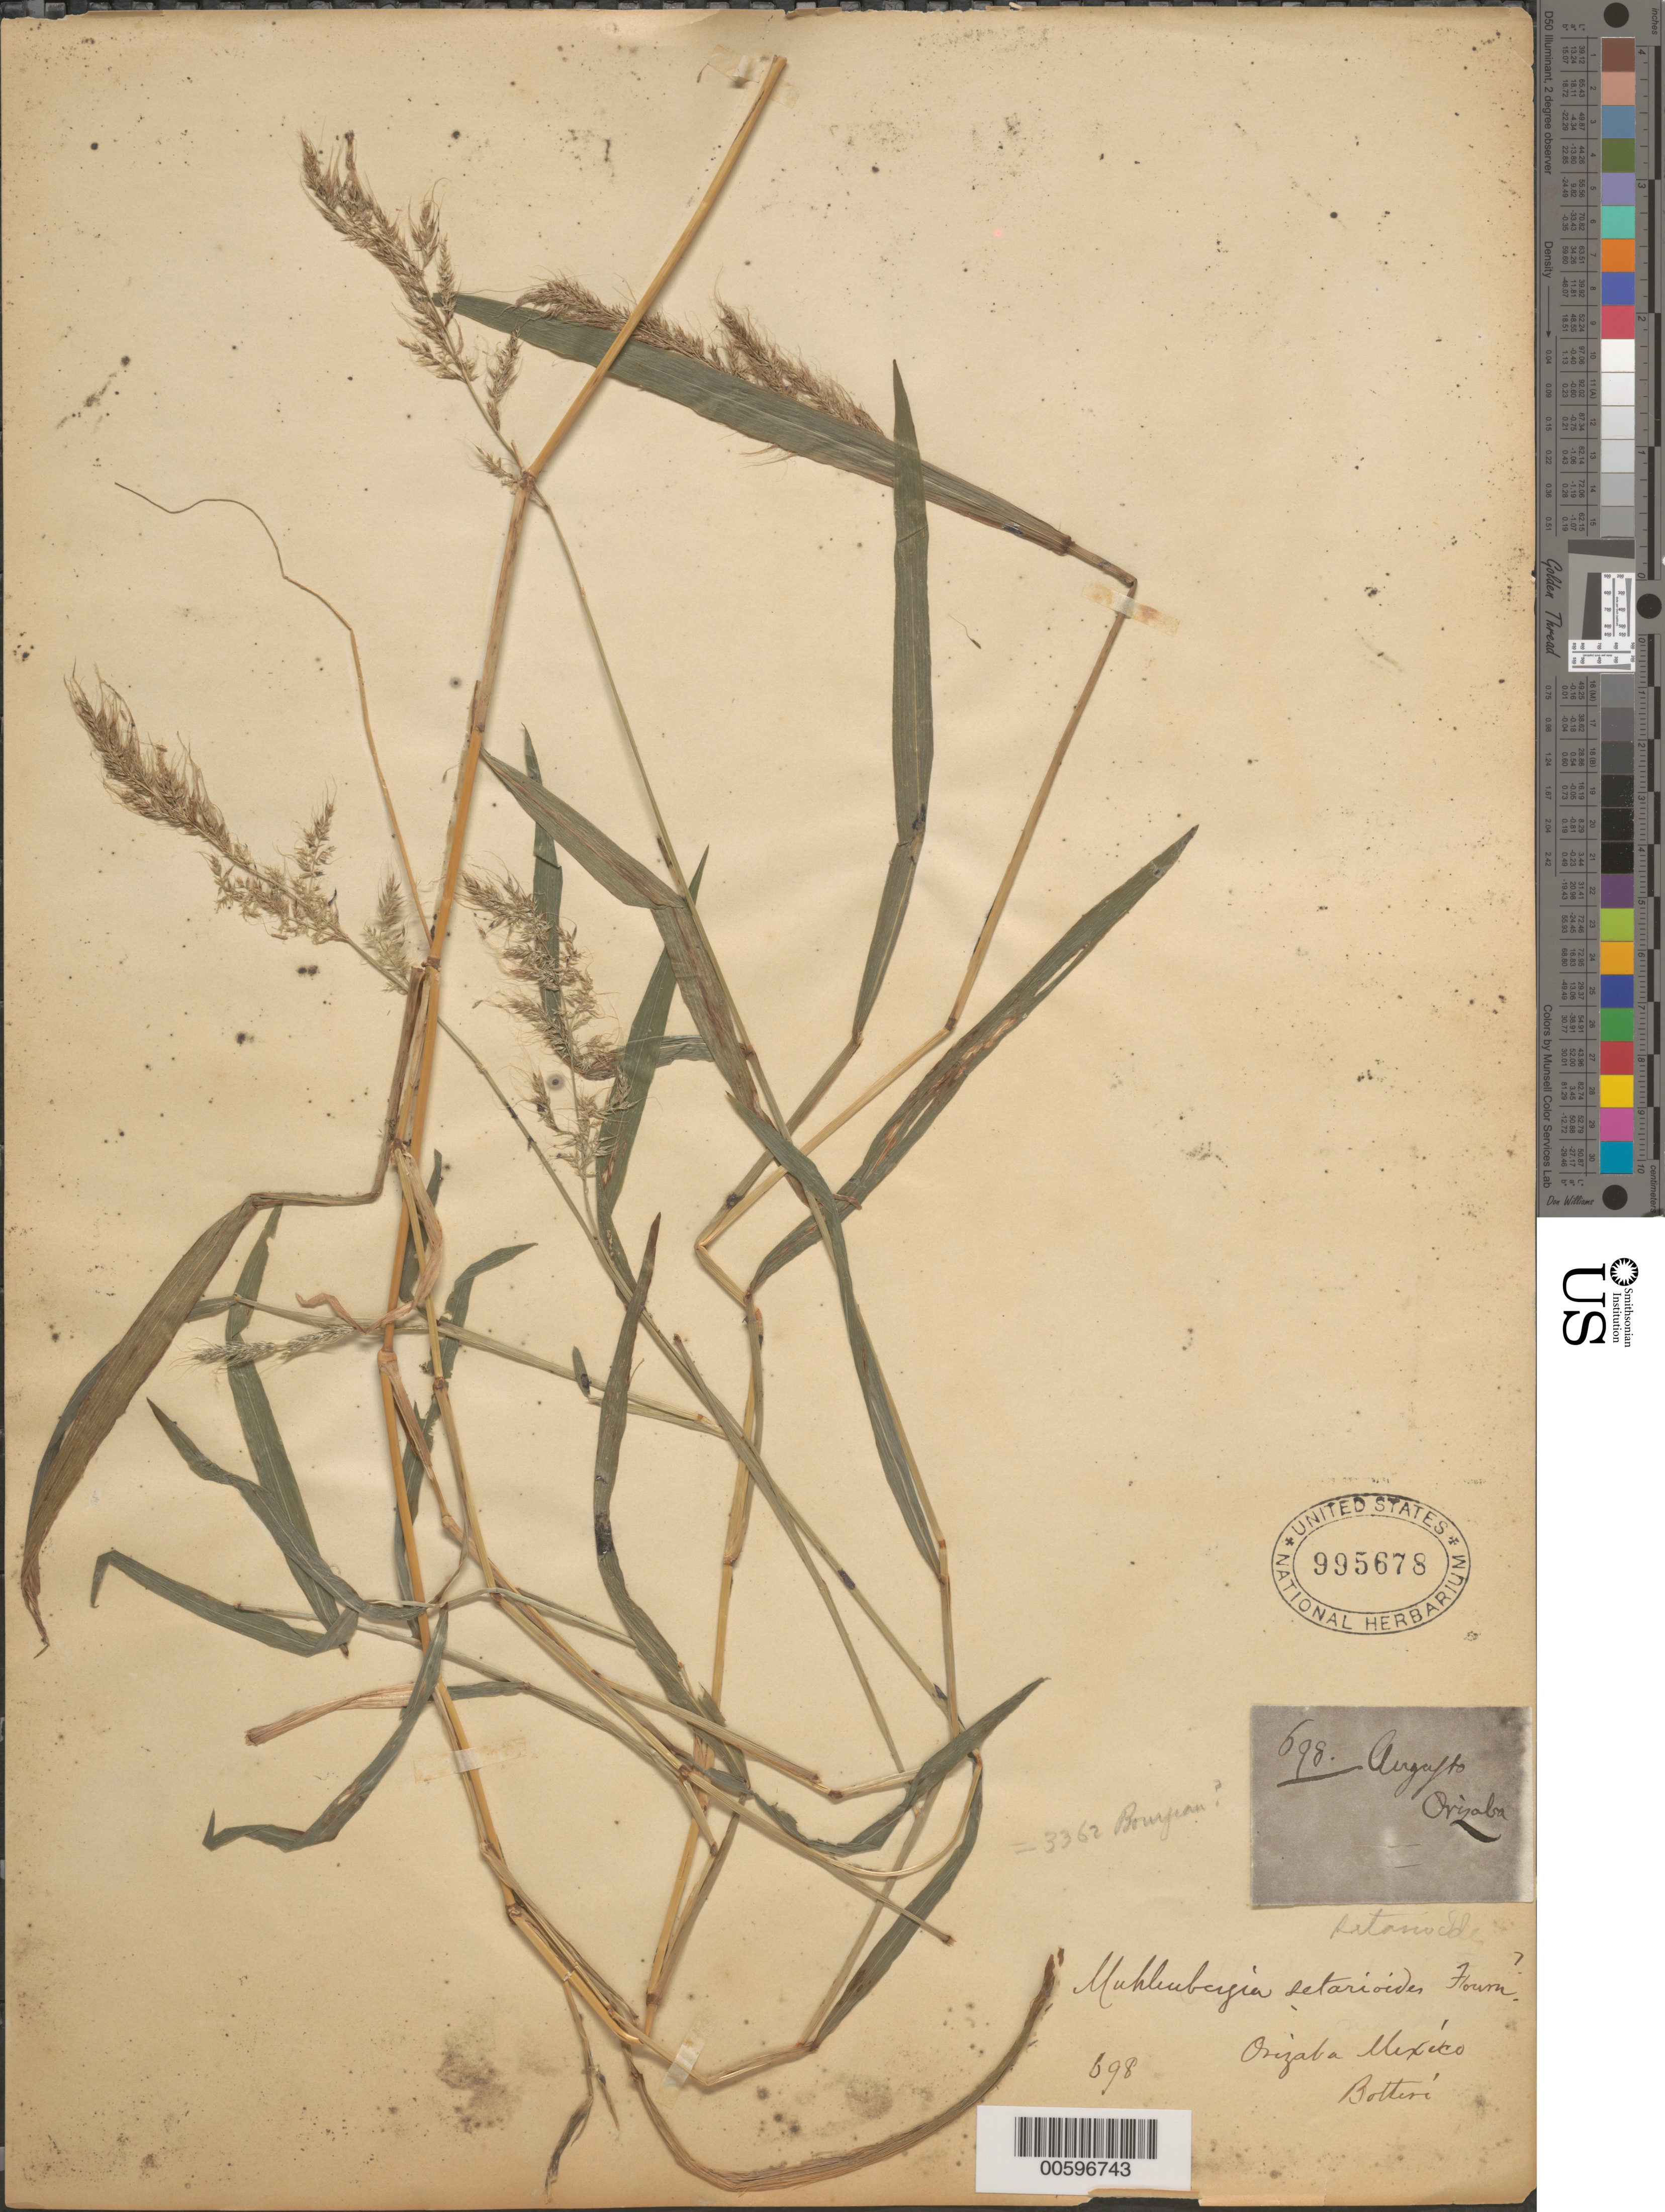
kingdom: Plantae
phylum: Tracheophyta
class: Liliopsida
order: Poales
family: Poaceae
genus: Muhlenbergia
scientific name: Muhlenbergia setarioides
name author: E. Fourn.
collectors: -. Botteri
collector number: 698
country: Mexico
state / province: Veracruz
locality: Orizaba, Augufto.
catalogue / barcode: US 995678